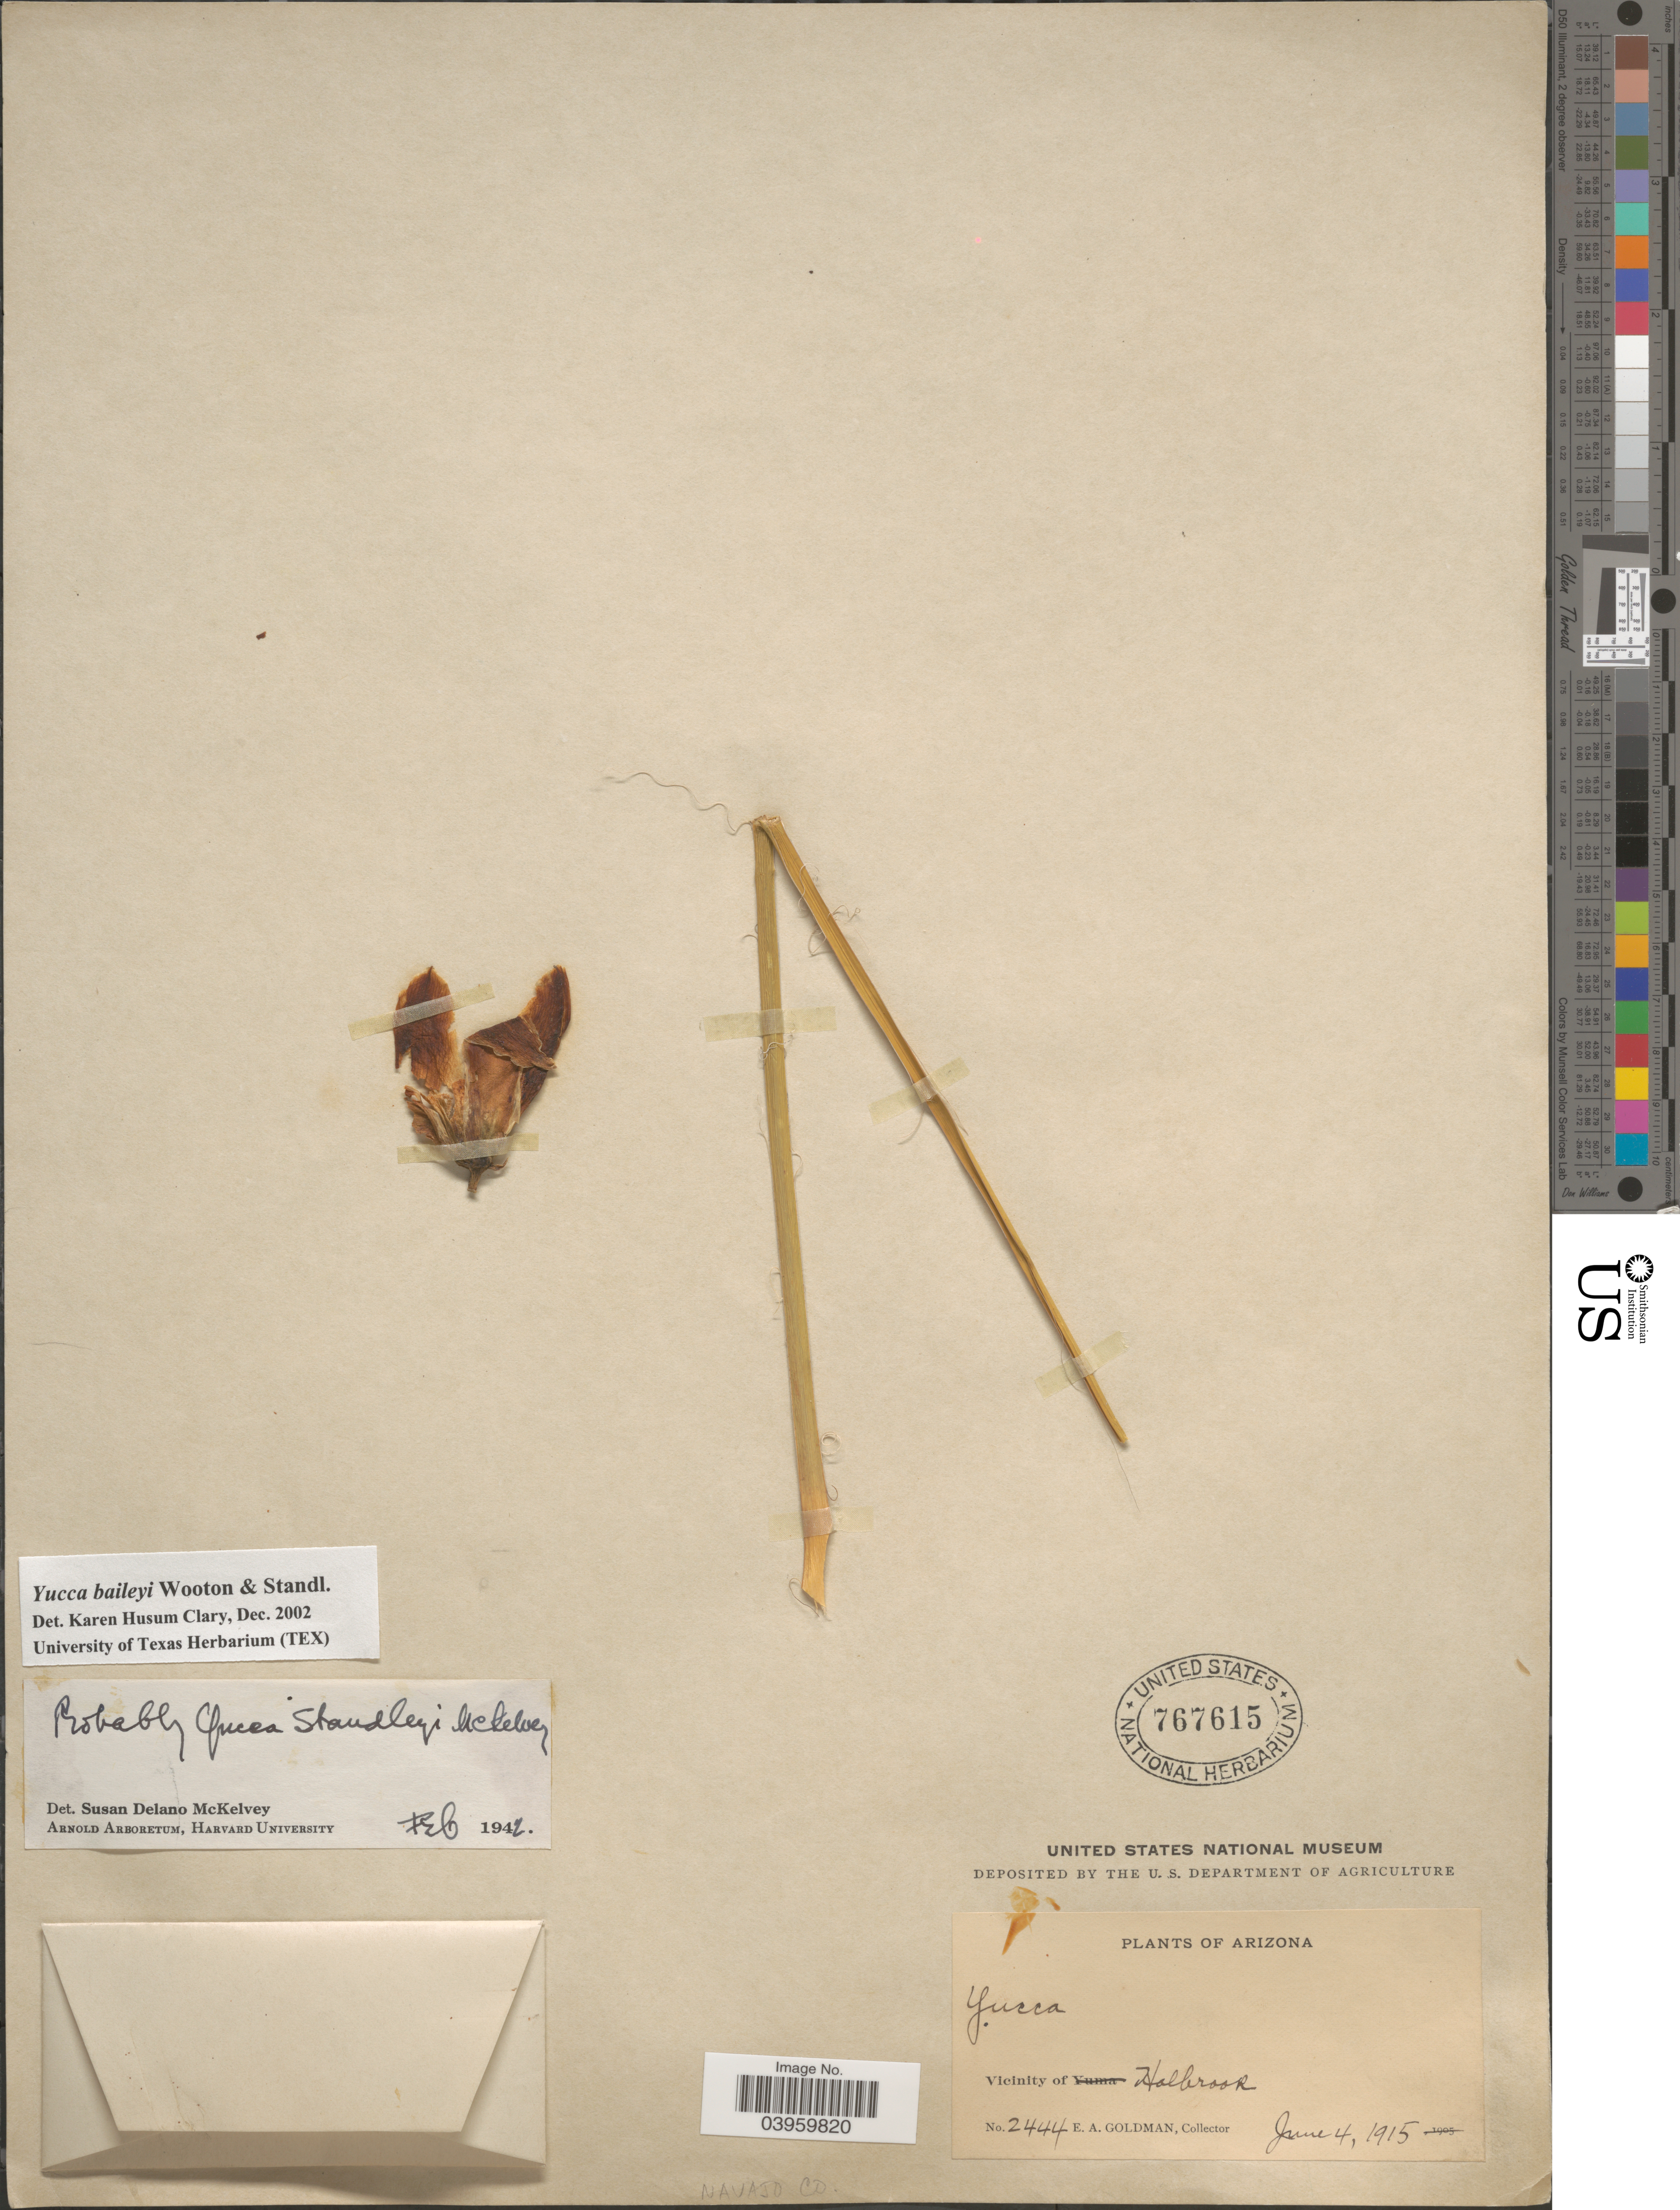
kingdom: Plantae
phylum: Tracheophyta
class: Liliopsida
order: Asparagales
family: Asparagaceae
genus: Yucca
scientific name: Yucca baileyi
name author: Wooton & Standl.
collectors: E. A. Goldman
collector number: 2444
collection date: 1915-06-04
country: United States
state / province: Arizona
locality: Navajo Co. Vicinity of Holbrook.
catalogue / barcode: US 767615